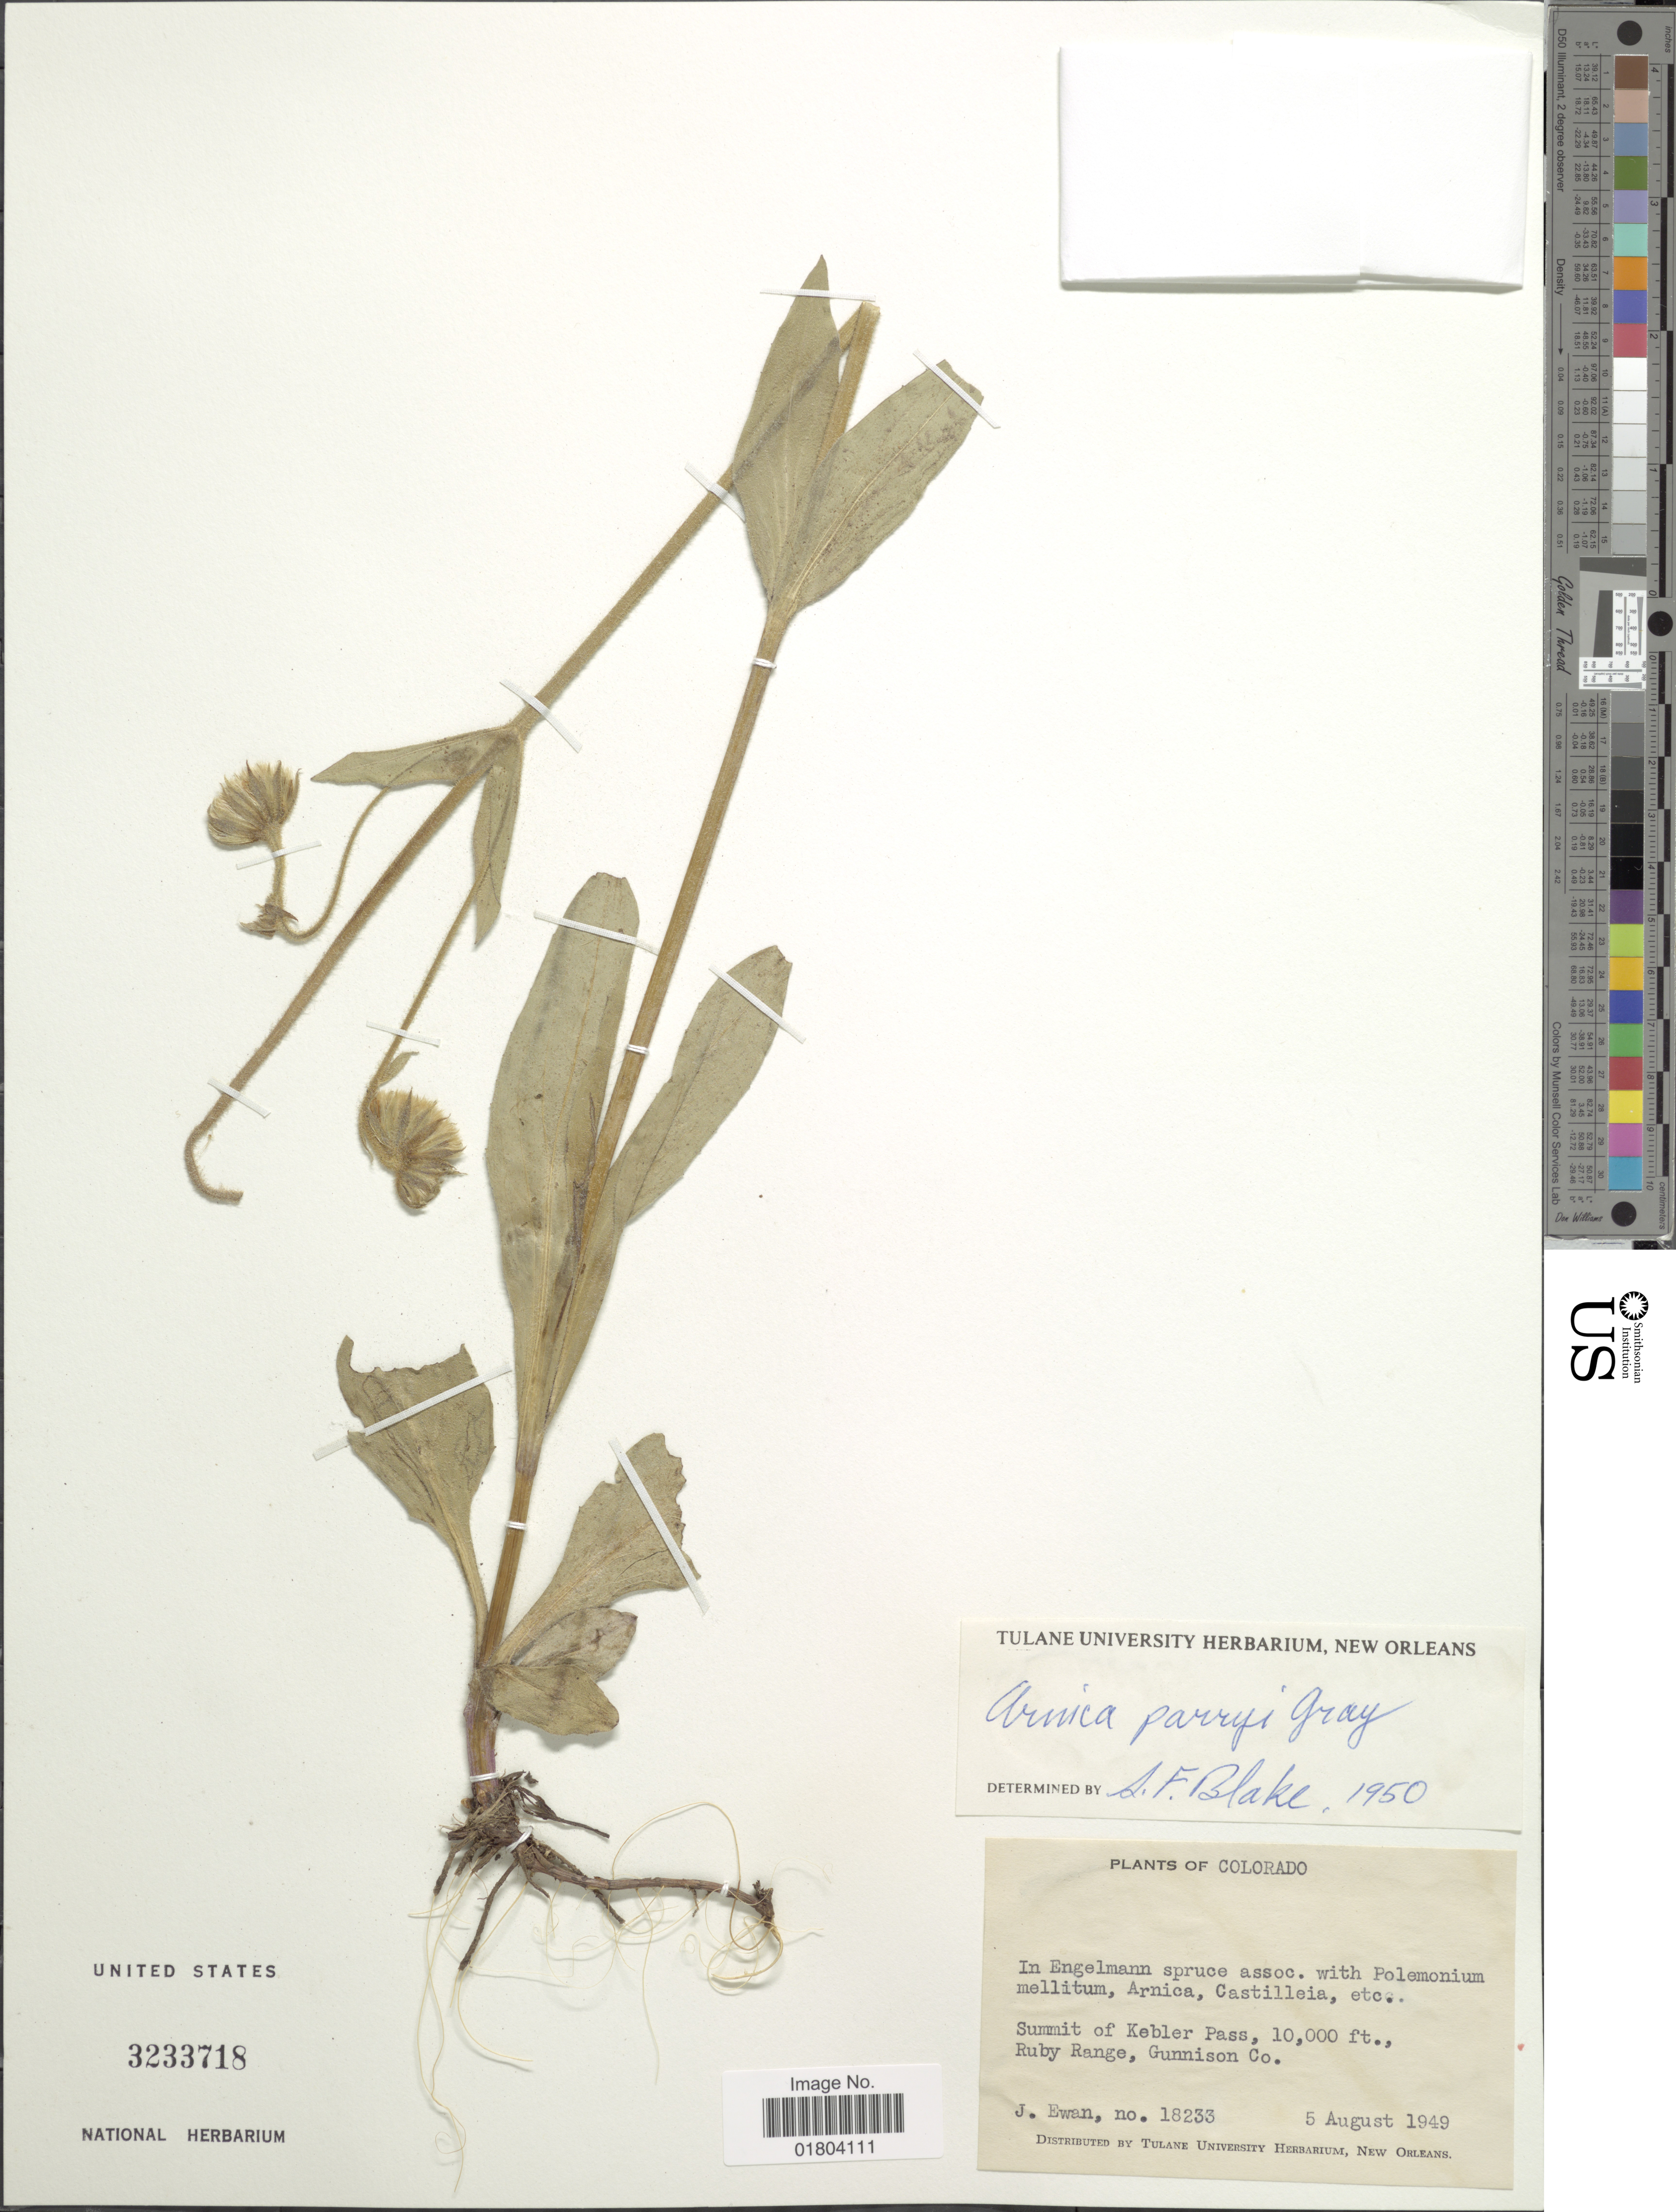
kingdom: Plantae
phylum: Tracheophyta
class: Magnoliopsida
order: Asterales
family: Asteraceae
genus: Arnica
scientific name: Arnica parryi subsp. genuina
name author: Maguire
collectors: J. A. Ewan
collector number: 18233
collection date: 1949-08-05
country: United States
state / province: Colorado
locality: Summit of Kebler Pass, Ruby Range, Gunnison Co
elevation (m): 3048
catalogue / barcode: US 3233718